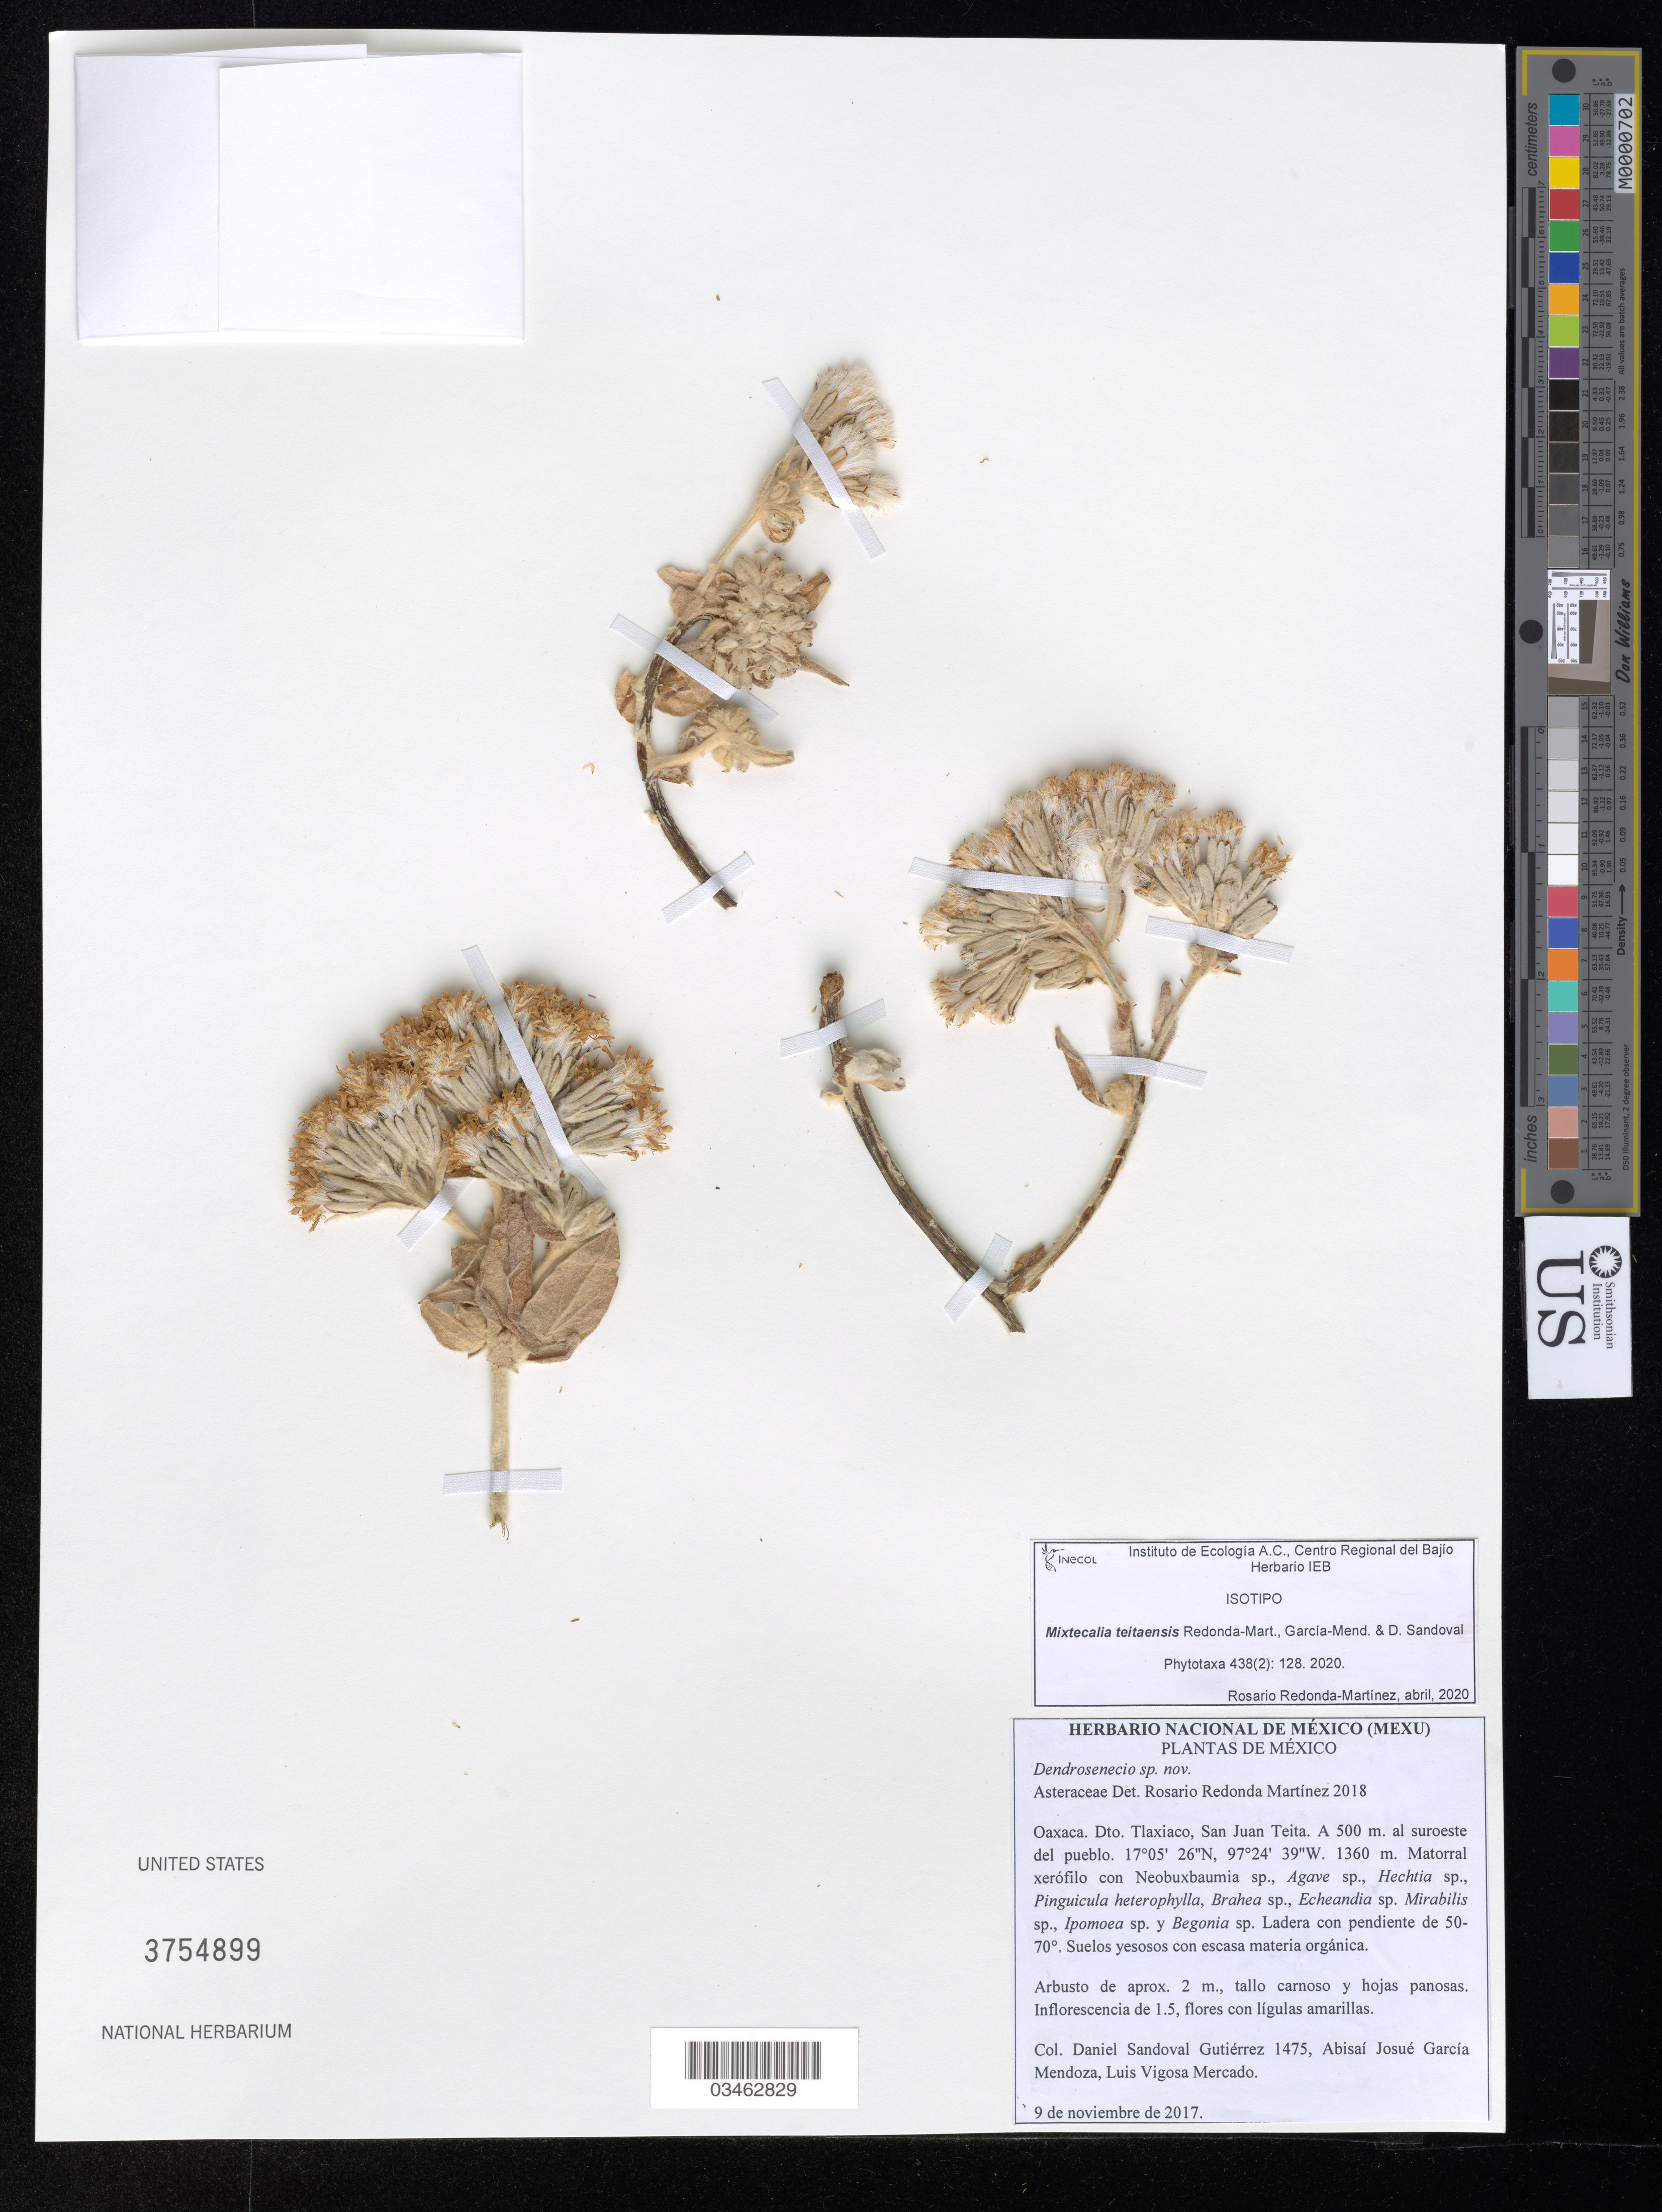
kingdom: Plantae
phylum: Tracheophyta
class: Magnoliopsida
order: Asterales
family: Asteraceae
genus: Mixtecalia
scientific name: Mixtecalia teitaensis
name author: Redonda-Mart. et al.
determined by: Redonda-Martínez, R.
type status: Isotype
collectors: D. Sandoval Gutiérrez, A. García-Mendoza & L. Vigosa Mercado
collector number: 1475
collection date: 2017-11-09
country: Mexico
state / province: Oaxaca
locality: Dto. Tlaxiaco, San Juan Teita. A 500 m. al suroeste del pueblo.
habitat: Matorral xerofilo con Neobuxbaumia sp., Agave sp., Hechtia sp., Pinguicula heterophylla, Brahea sp., Echeandia sp. Mirabilis sp., Ipomoea sp. y Begonia sp. Ladera con pendiente de 50-70 degrees. Suelos yesosos con escasa materia organica.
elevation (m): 1360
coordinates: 17 05 26 N, 97 24 39 W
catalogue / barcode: US 3754899